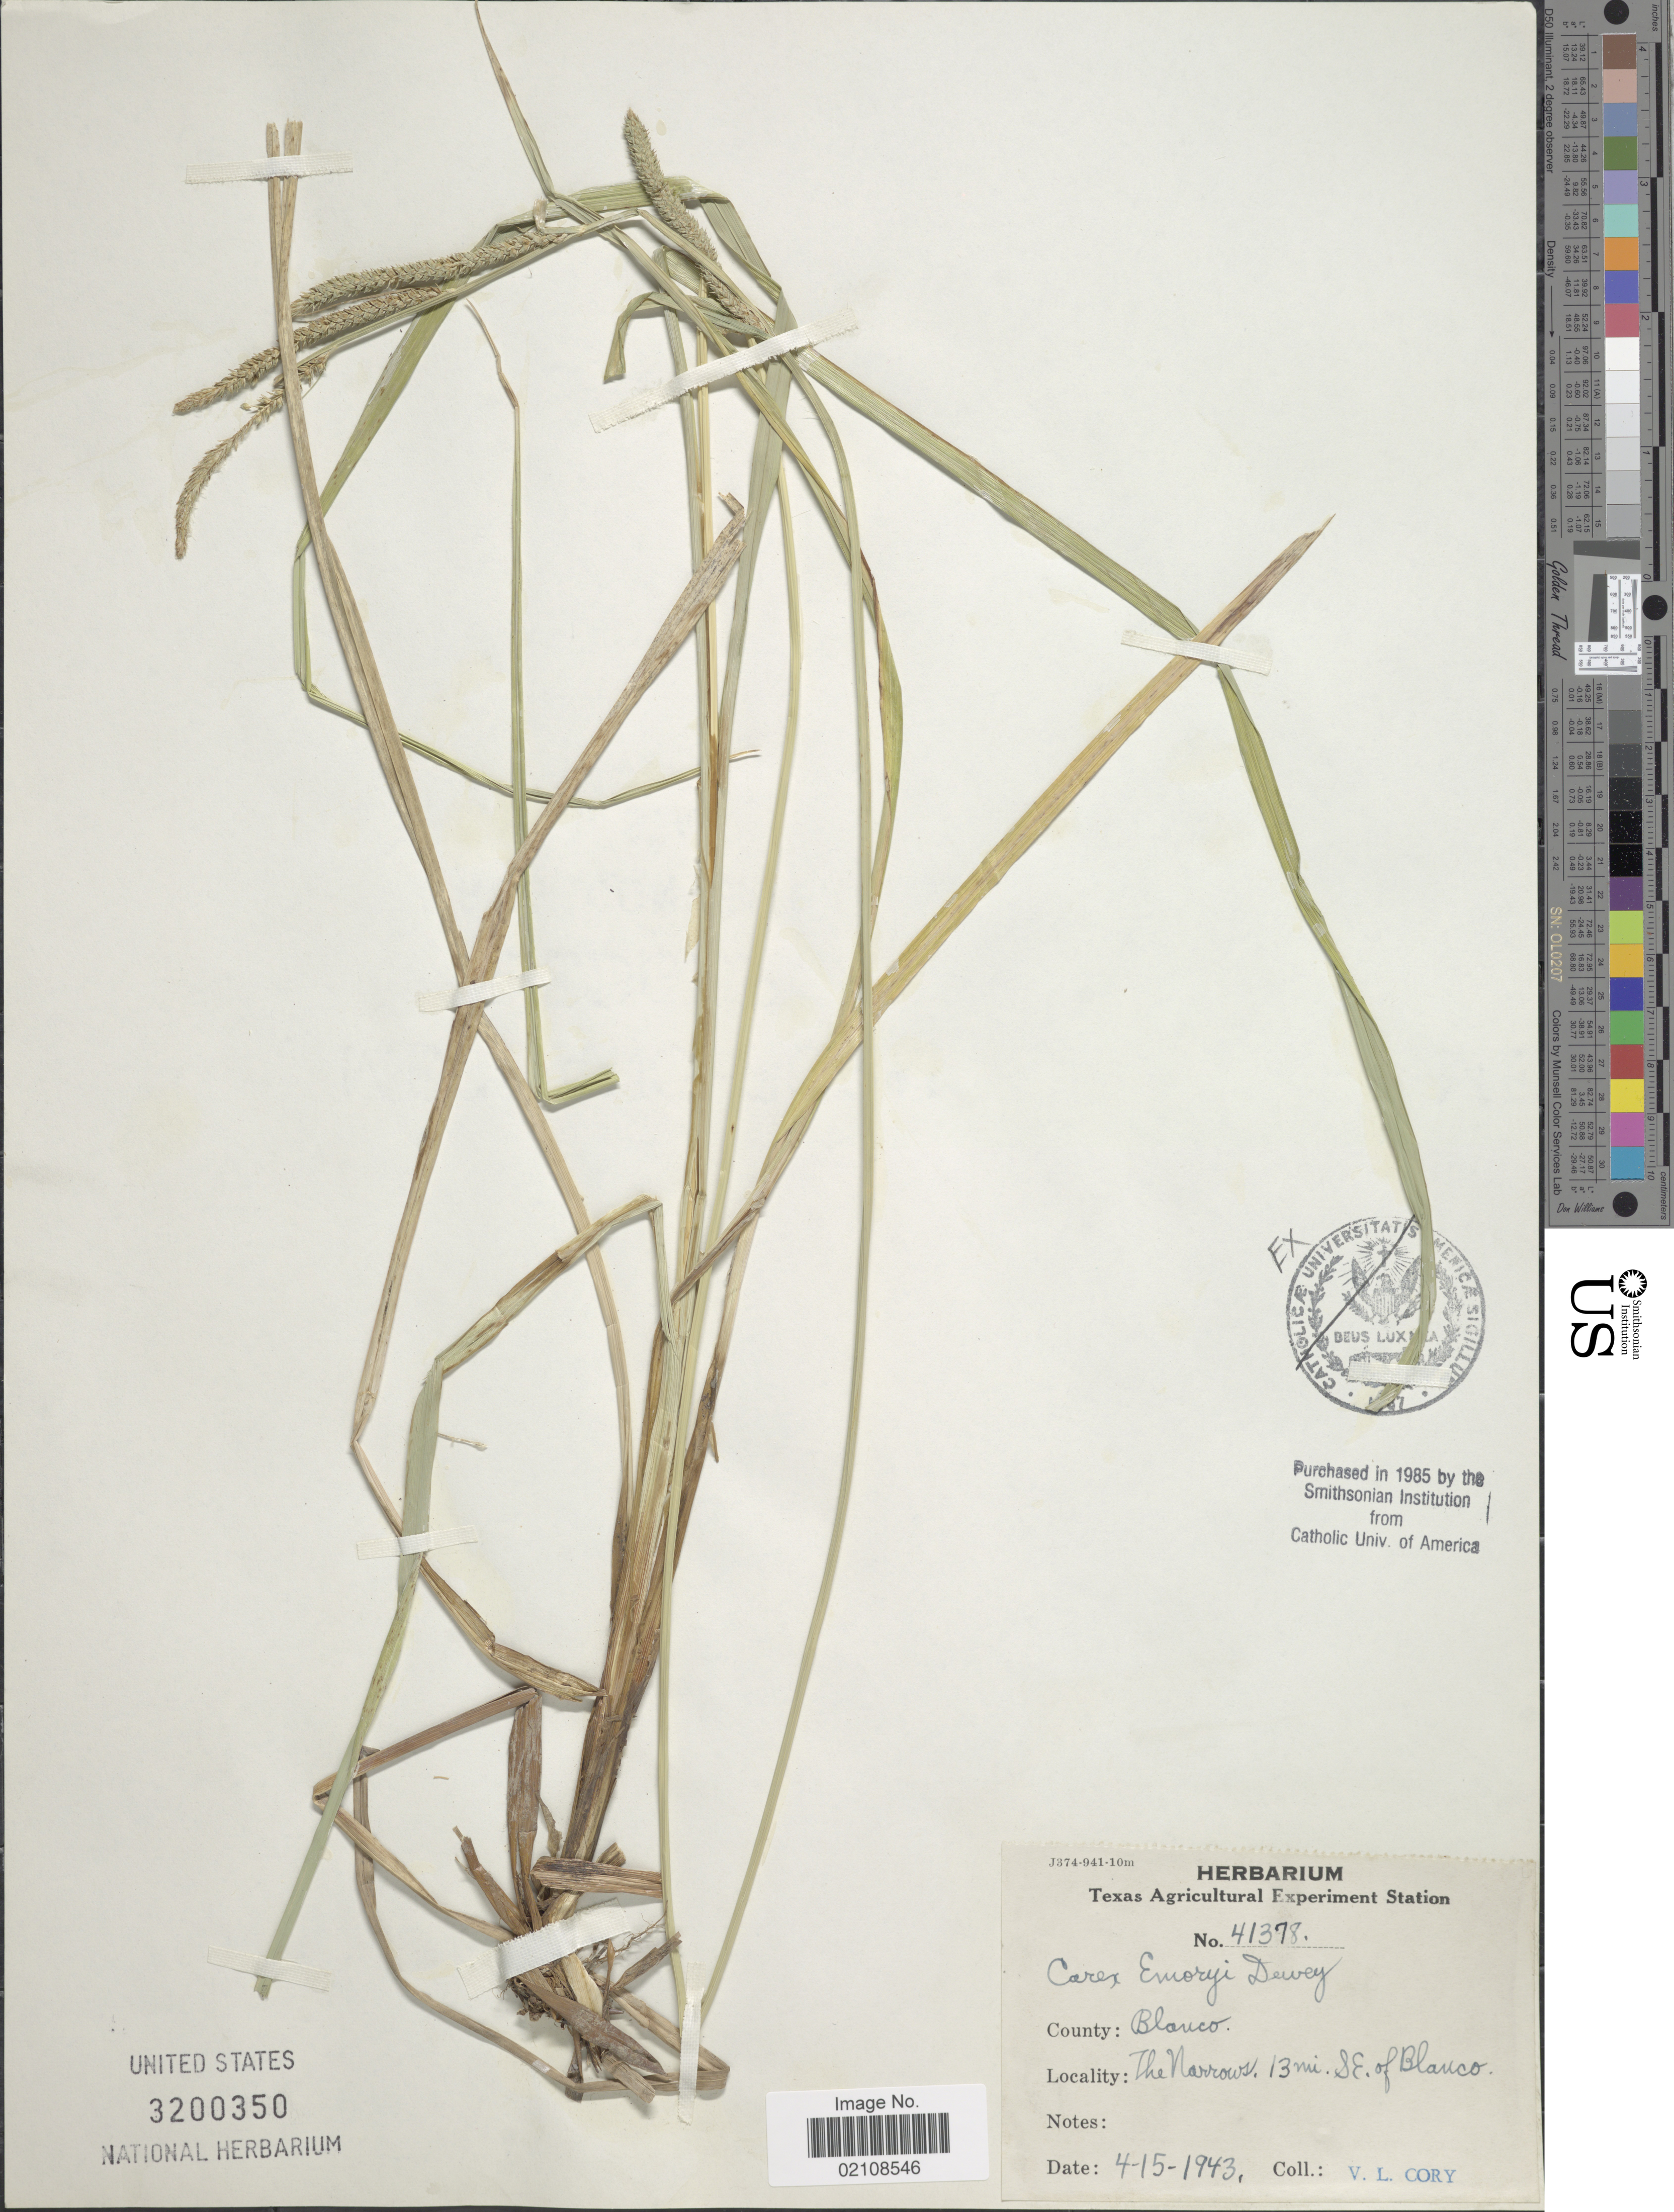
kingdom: Plantae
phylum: Tracheophyta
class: Liliopsida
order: Poales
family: Cyperaceae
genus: Carex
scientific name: Carex emoryi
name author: Dewey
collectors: V. Cory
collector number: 41378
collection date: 1943-04-15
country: United States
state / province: Texas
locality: County: Blanco. The Narrows, 13 mi. SE. of Blanco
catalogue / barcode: US 3200350